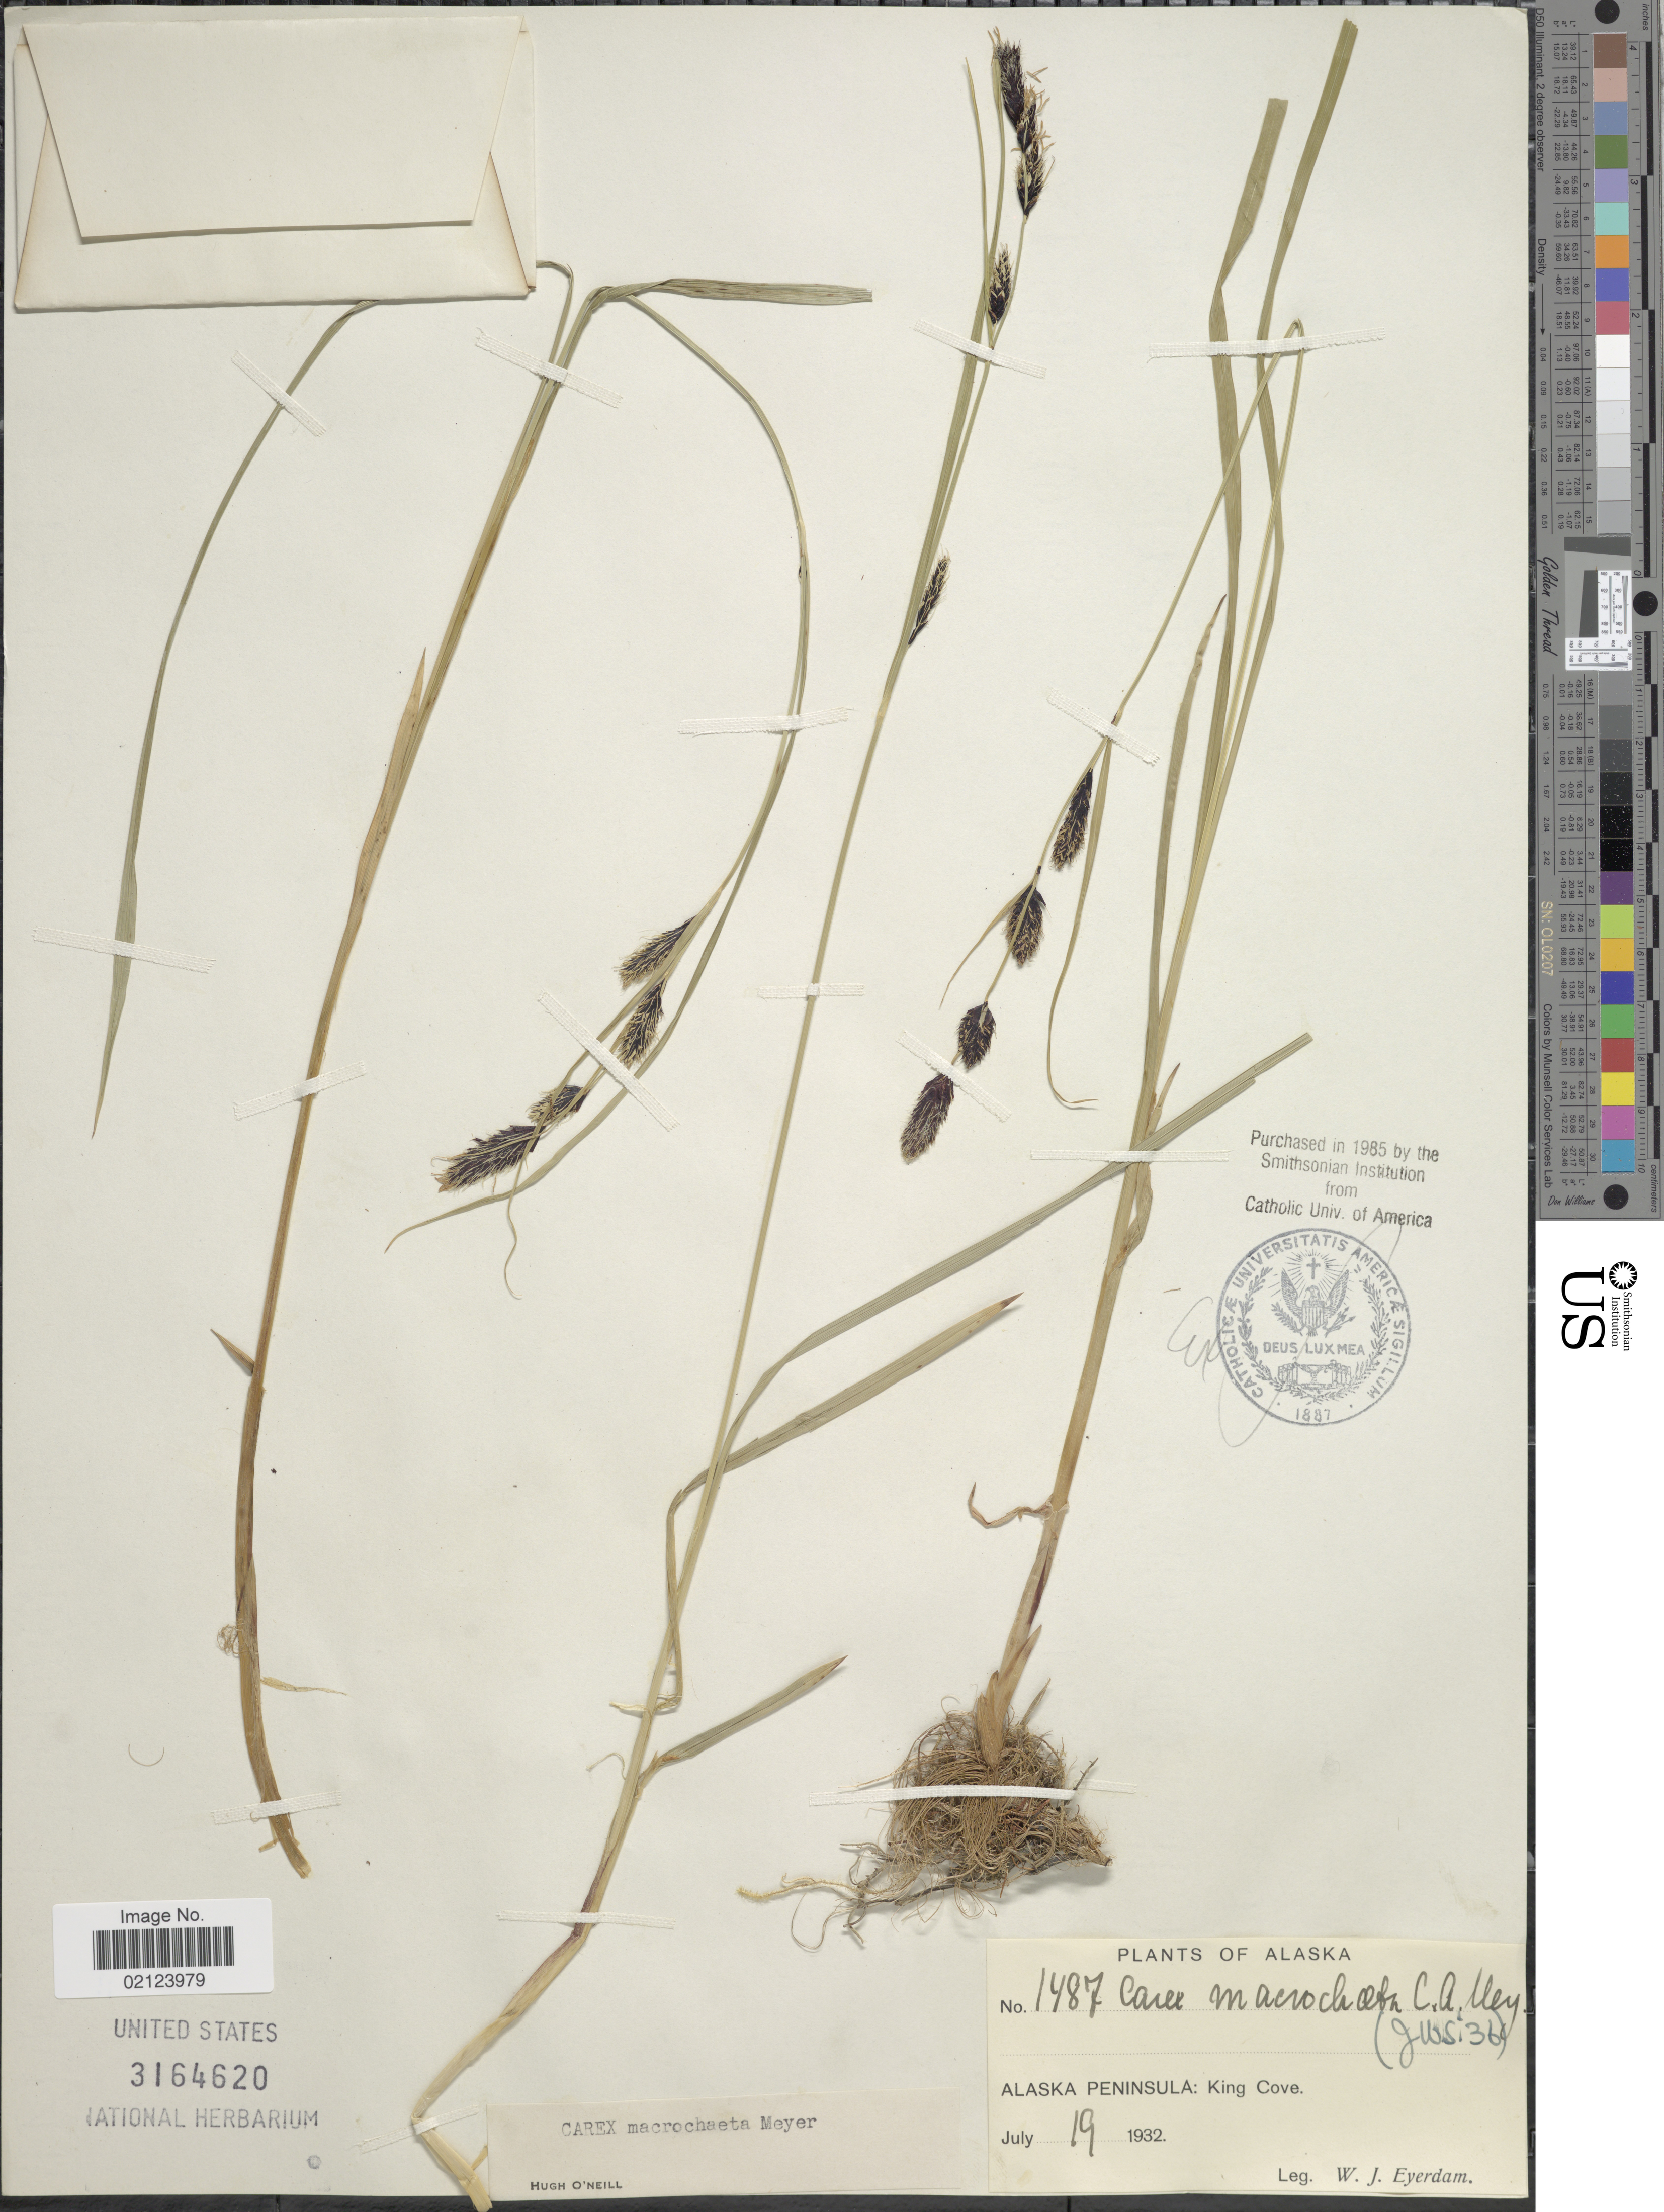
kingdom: Plantae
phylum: Tracheophyta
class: Liliopsida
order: Poales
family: Cyperaceae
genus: Carex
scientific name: Carex macrochaeta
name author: C.A. Mey.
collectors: W. J. Eyerdam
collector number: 1487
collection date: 1932-07-19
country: United States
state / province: Alaska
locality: Alaska Peninsula: King Cove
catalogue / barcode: US 3164620